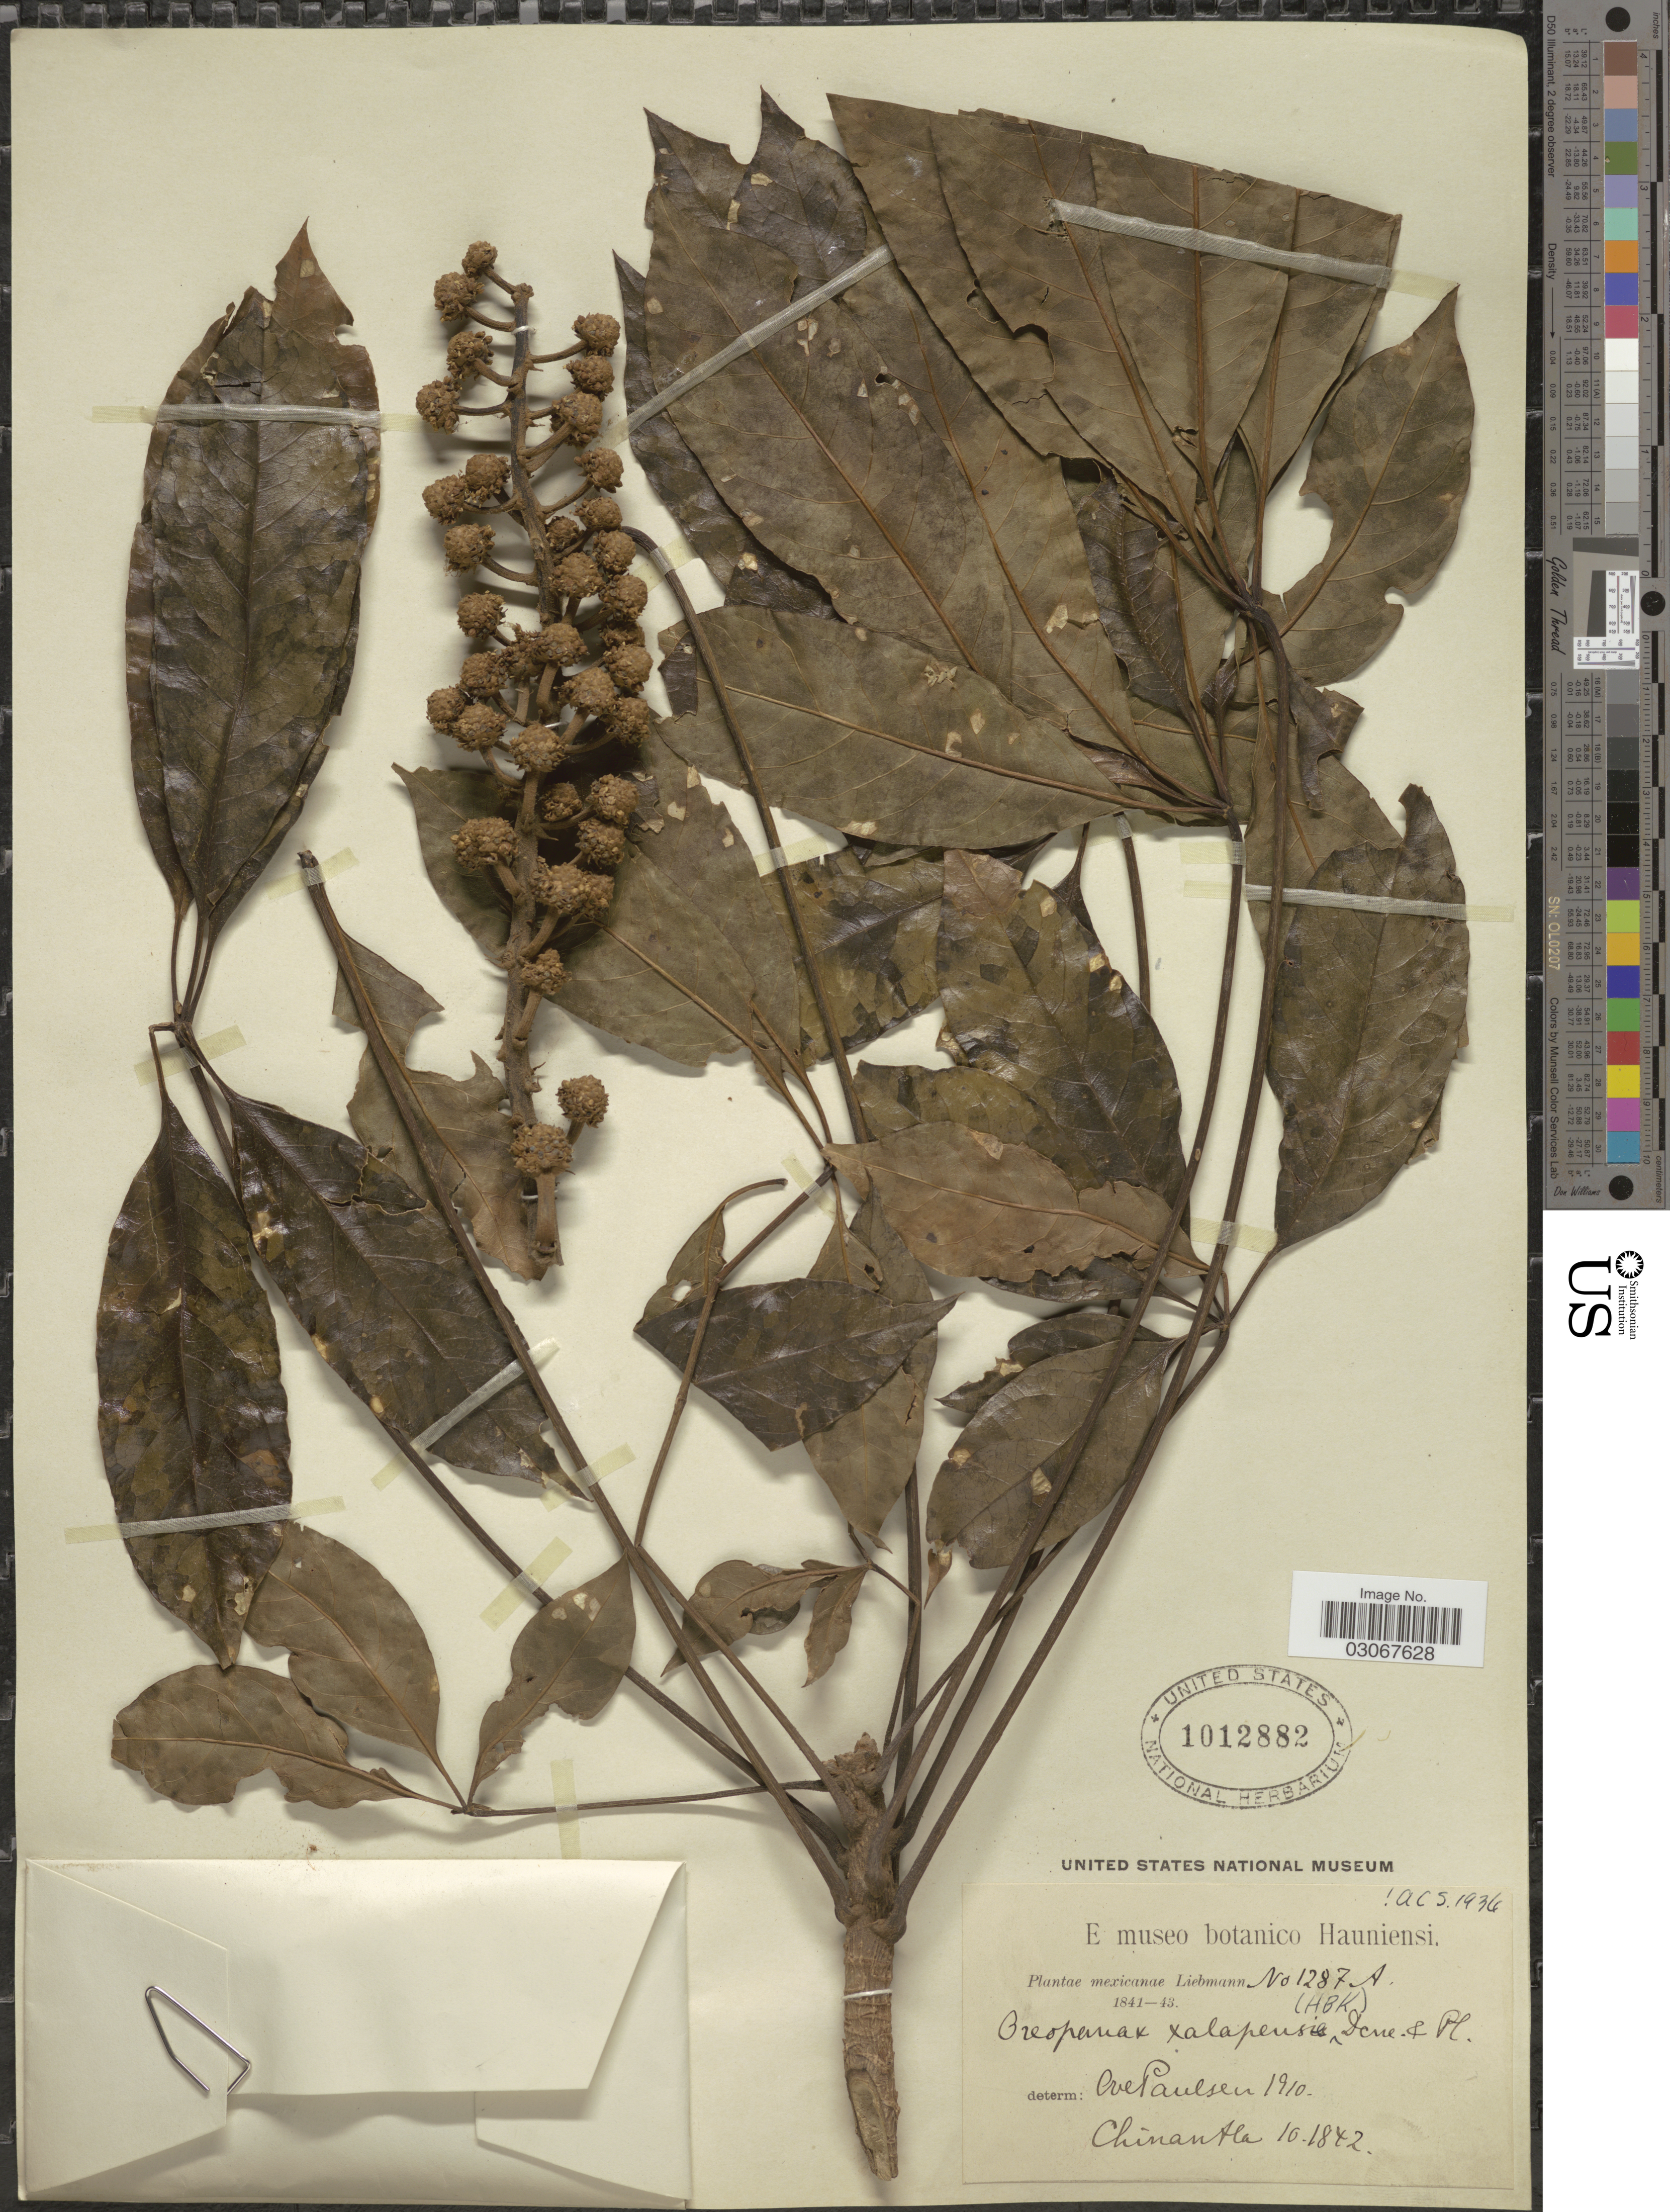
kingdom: Plantae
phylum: Tracheophyta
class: Magnoliopsida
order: Apiales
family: Araliaceae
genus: Oreopanax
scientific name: Oreopanax xalapensis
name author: (Kunth) Decne. & Planch.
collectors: Liebmann, --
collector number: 1287A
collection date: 1842-10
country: Mexico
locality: Chinantla.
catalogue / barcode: US 1012882